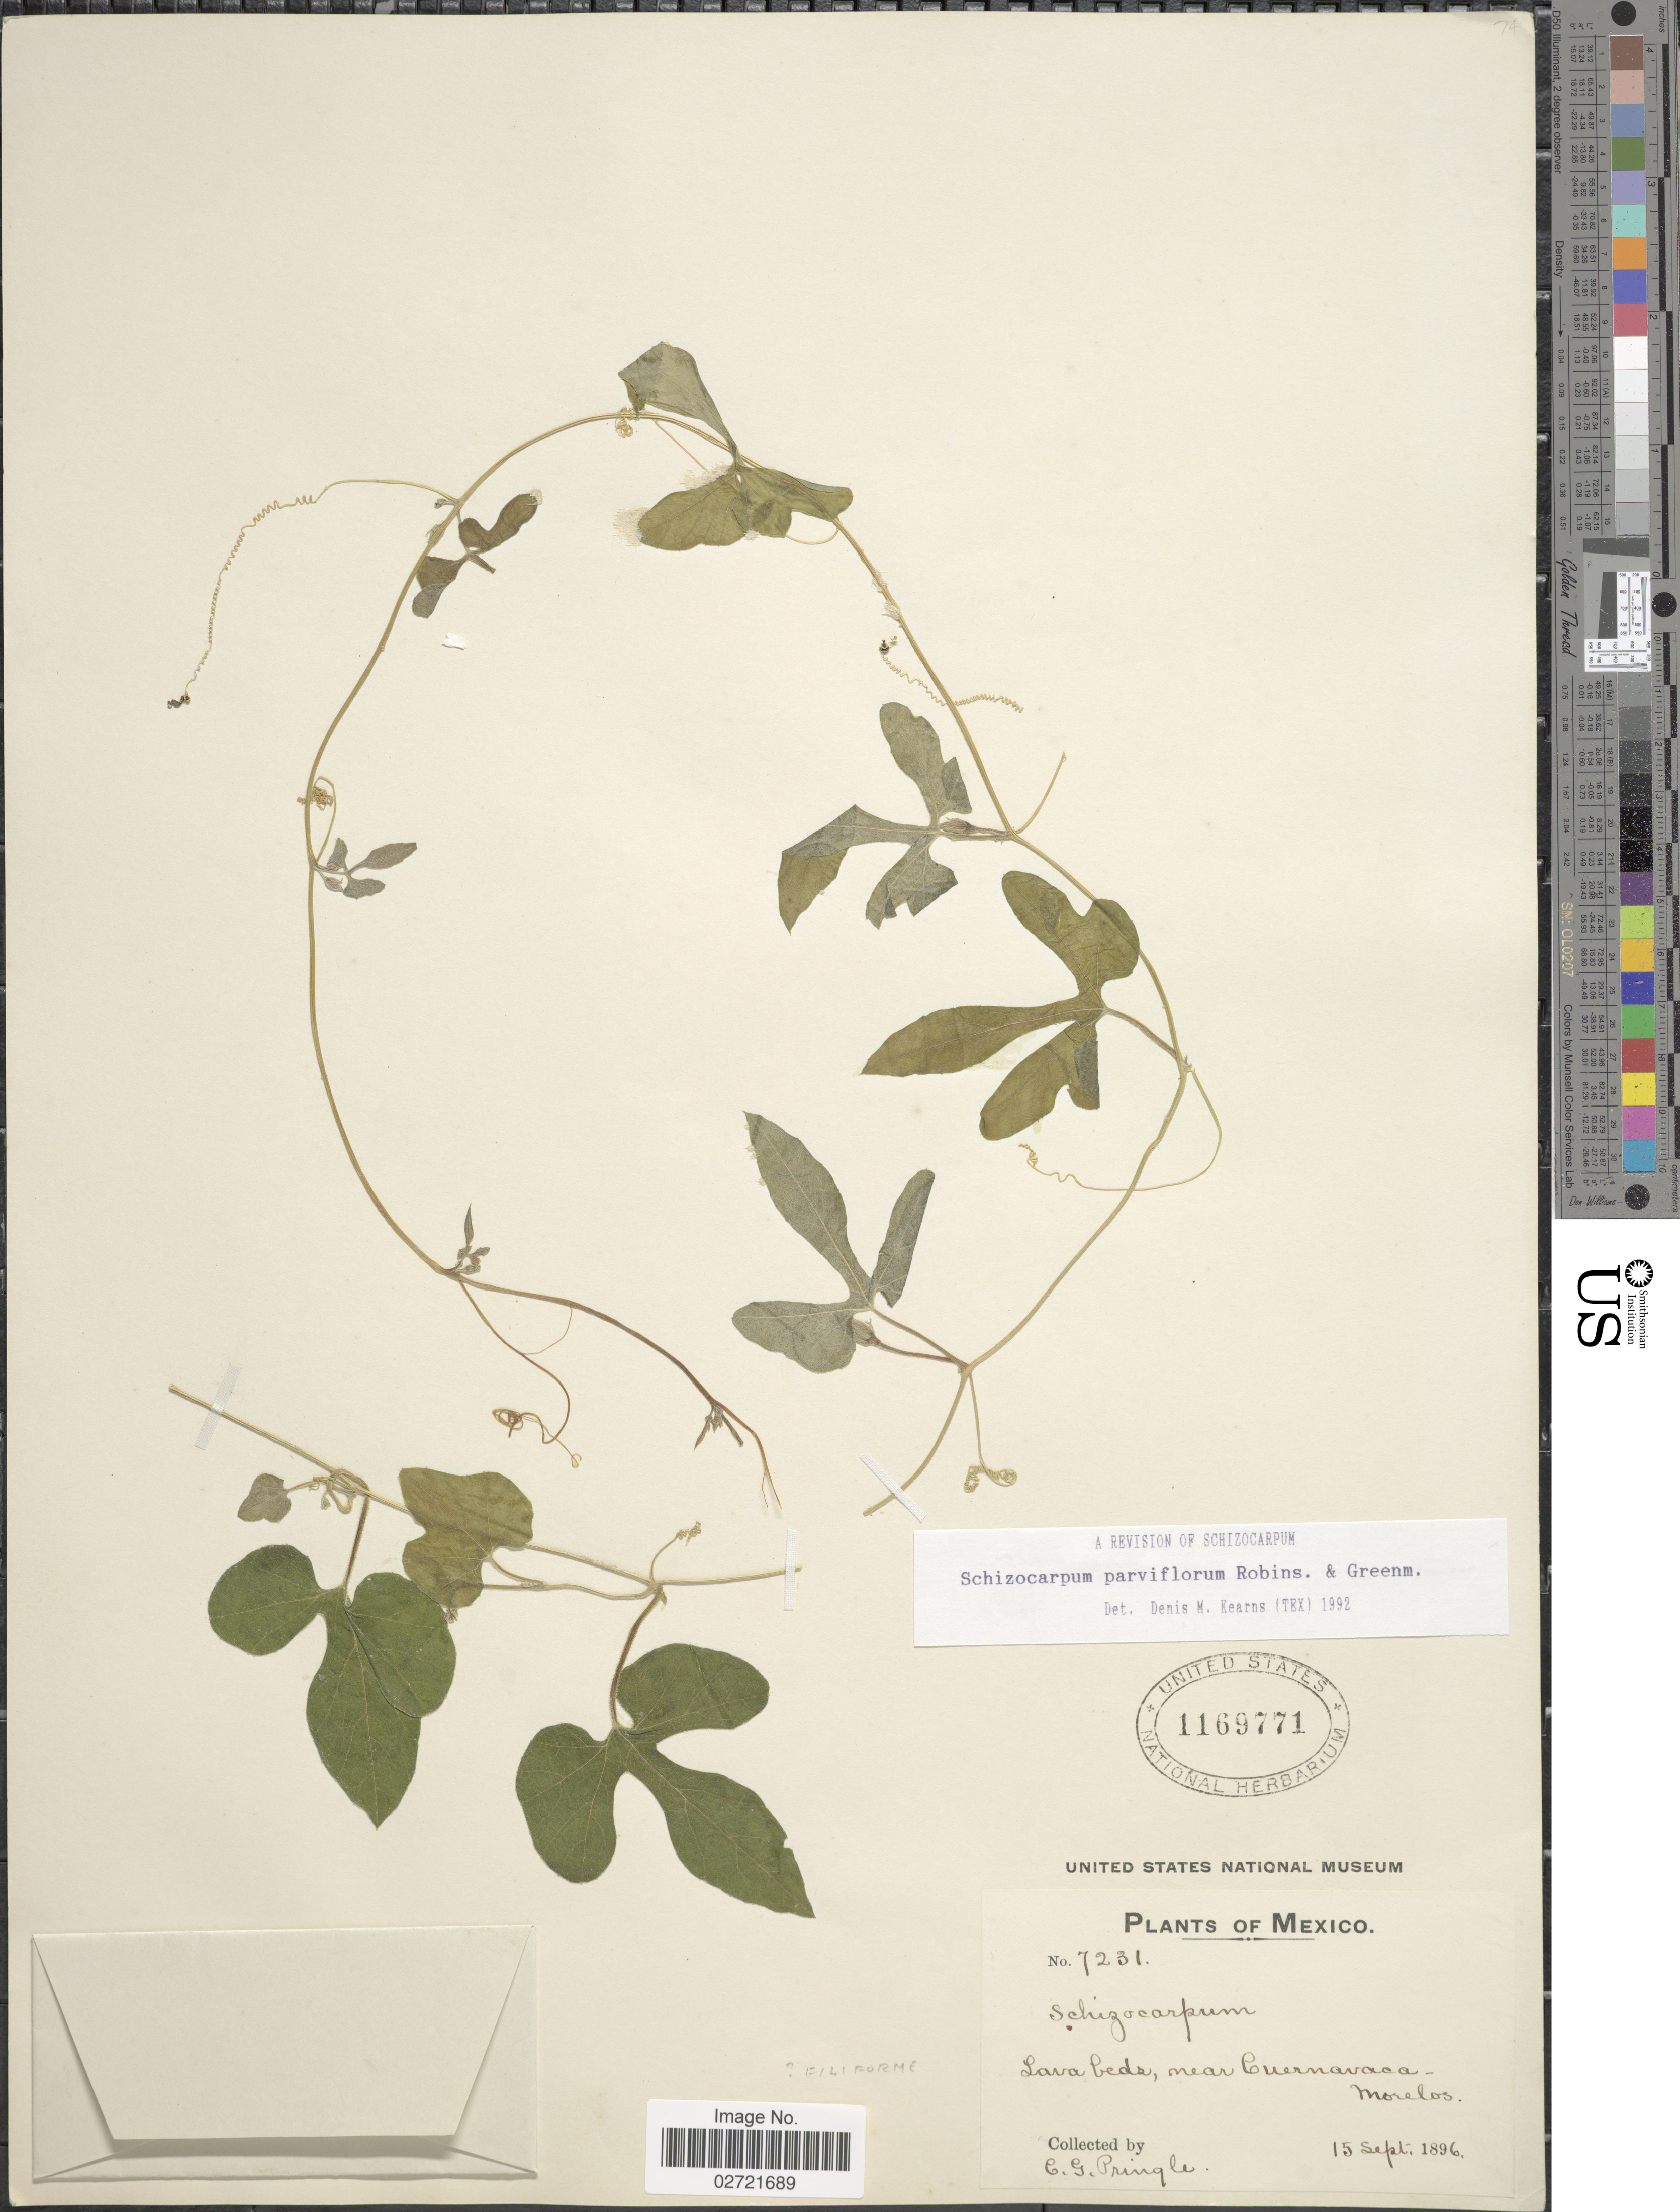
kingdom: Plantae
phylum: Tracheophyta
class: Magnoliopsida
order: Cucurbitales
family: Cucurbitaceae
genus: Schizocarpum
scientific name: Schizocarpum parviflorum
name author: B.L. Rob. & Greenm.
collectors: C. G. Pringle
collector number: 7231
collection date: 1896-09-15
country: Mexico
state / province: Morelos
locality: Lava beds, near Cuernavaca, Morelos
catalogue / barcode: US 1169771